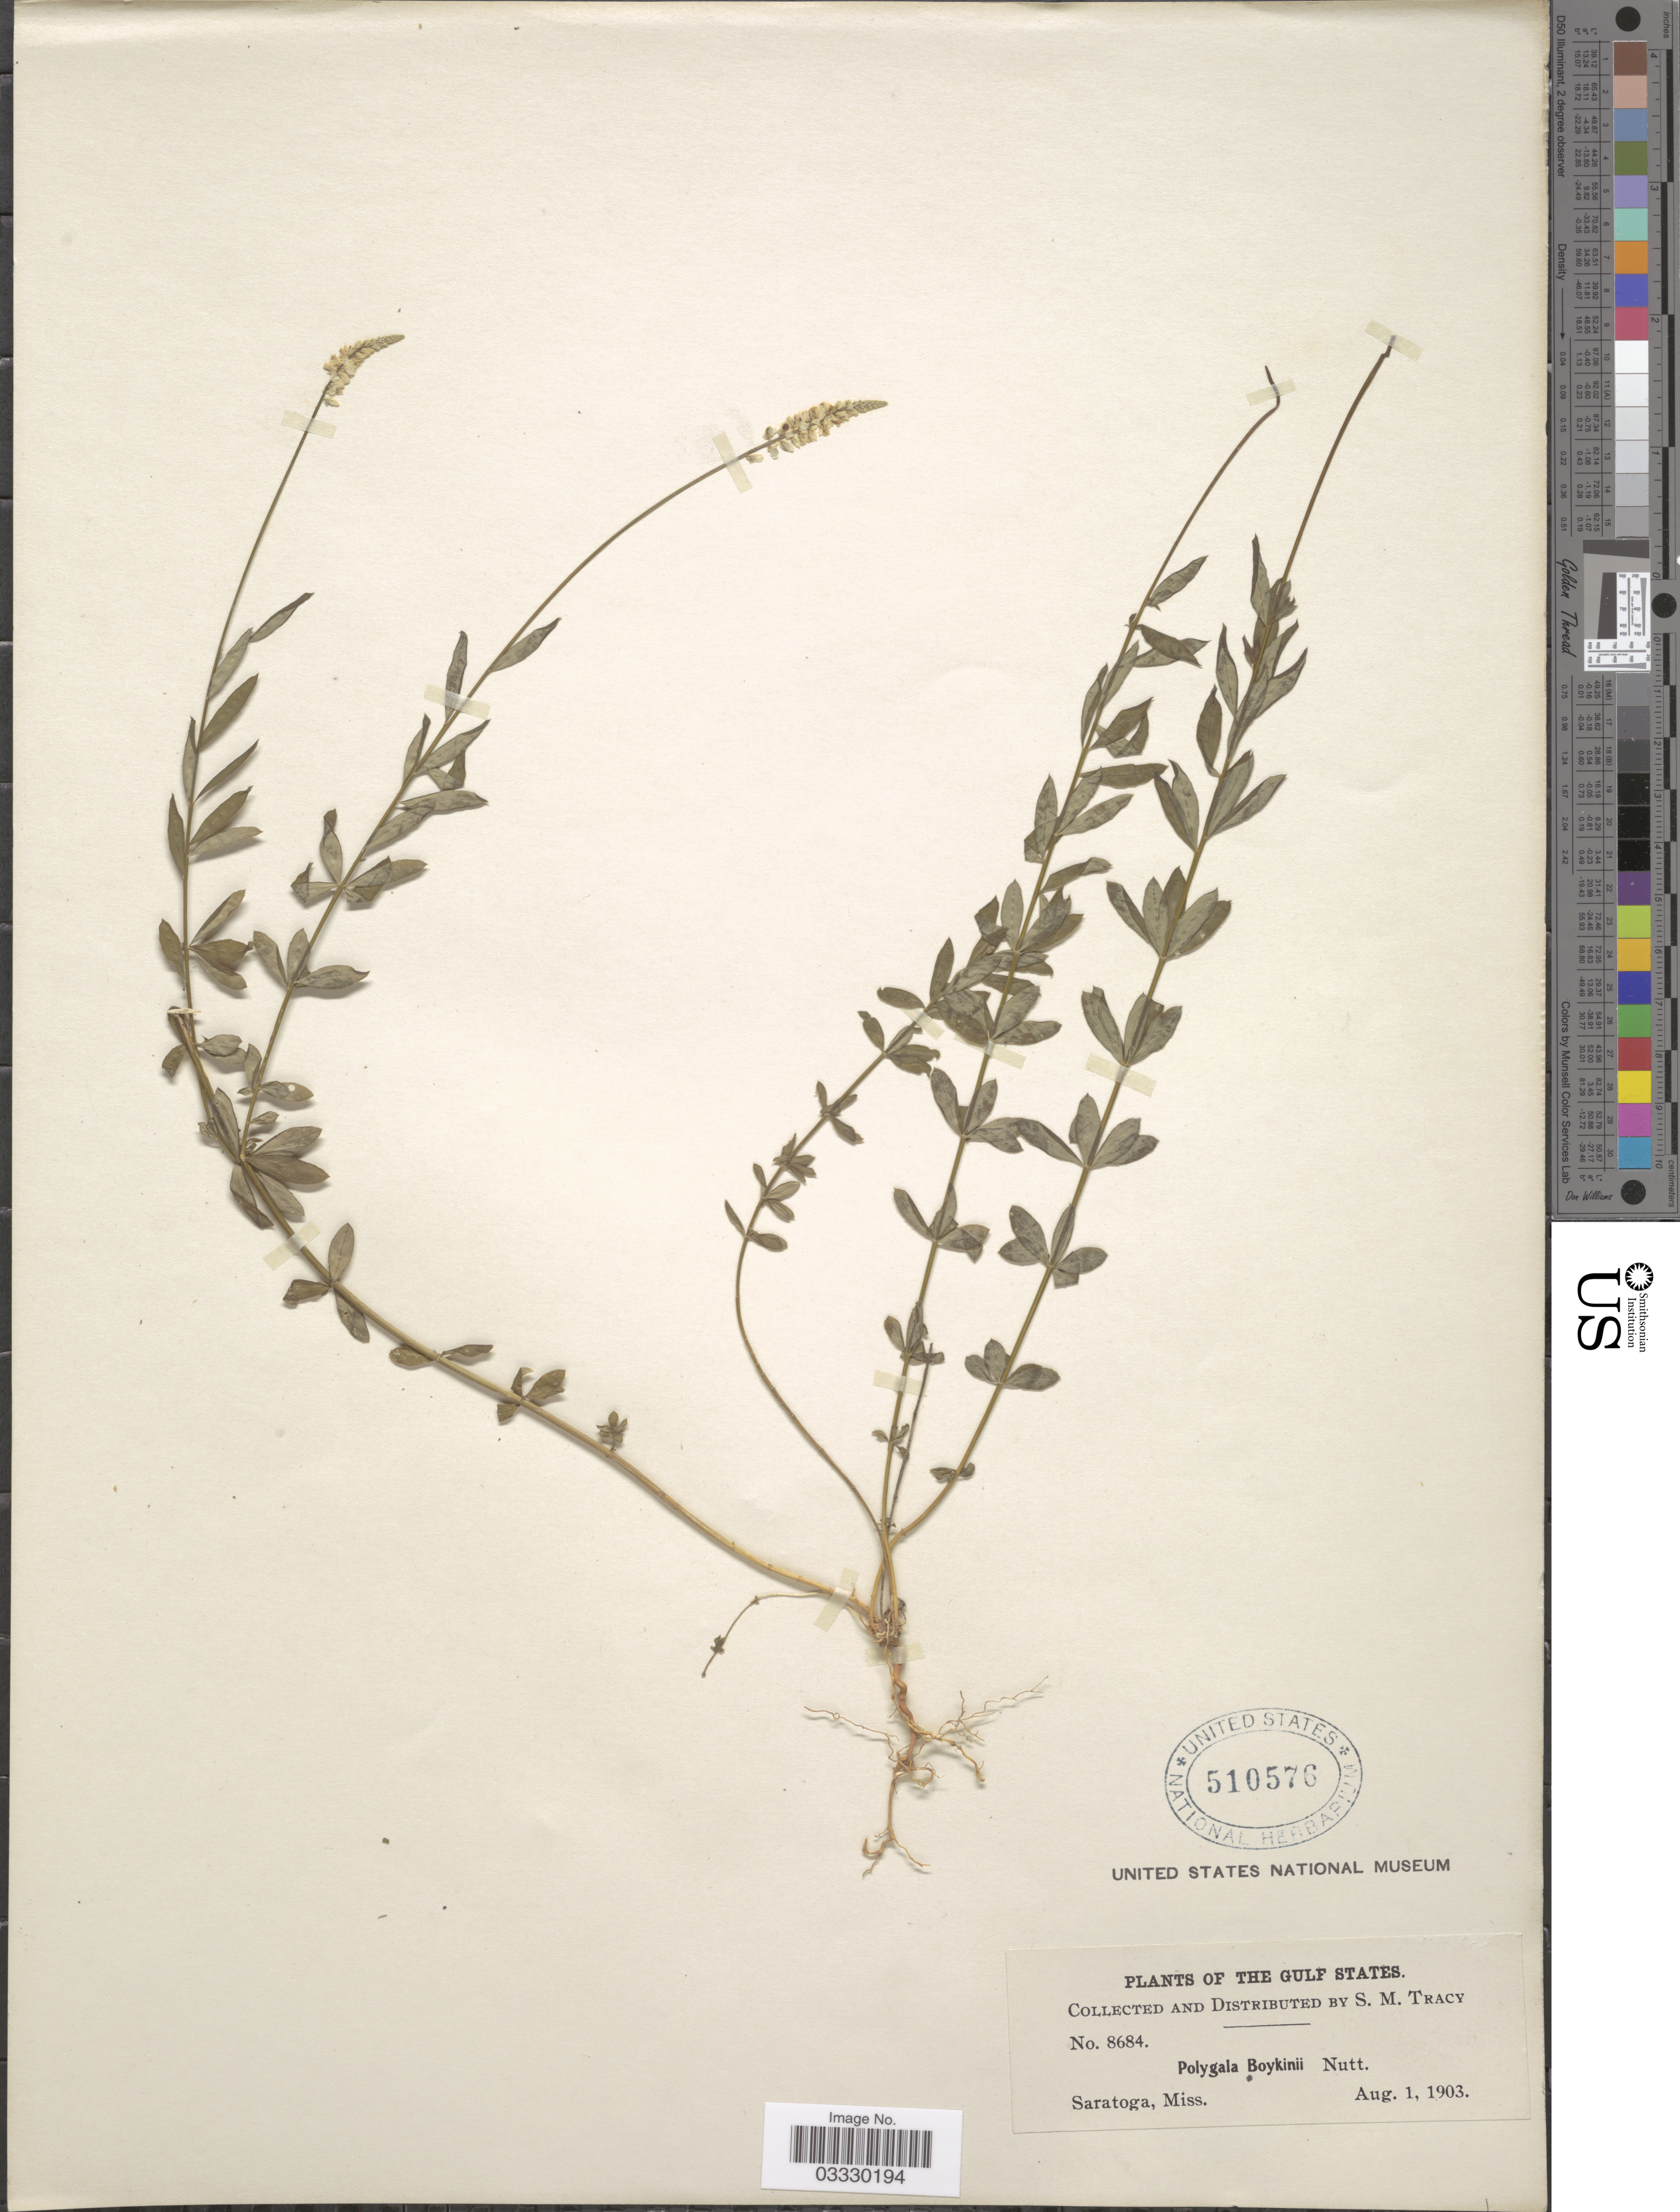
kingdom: Plantae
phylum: Tracheophyta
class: Magnoliopsida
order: Fabales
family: Polygalaceae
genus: Polygala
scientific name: Polygala boykinii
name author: Nutt.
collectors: S. M. Tracy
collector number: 8684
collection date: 1903-08-01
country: United States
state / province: Mississippi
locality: The Gulf States. Saratoga.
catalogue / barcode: US 510576